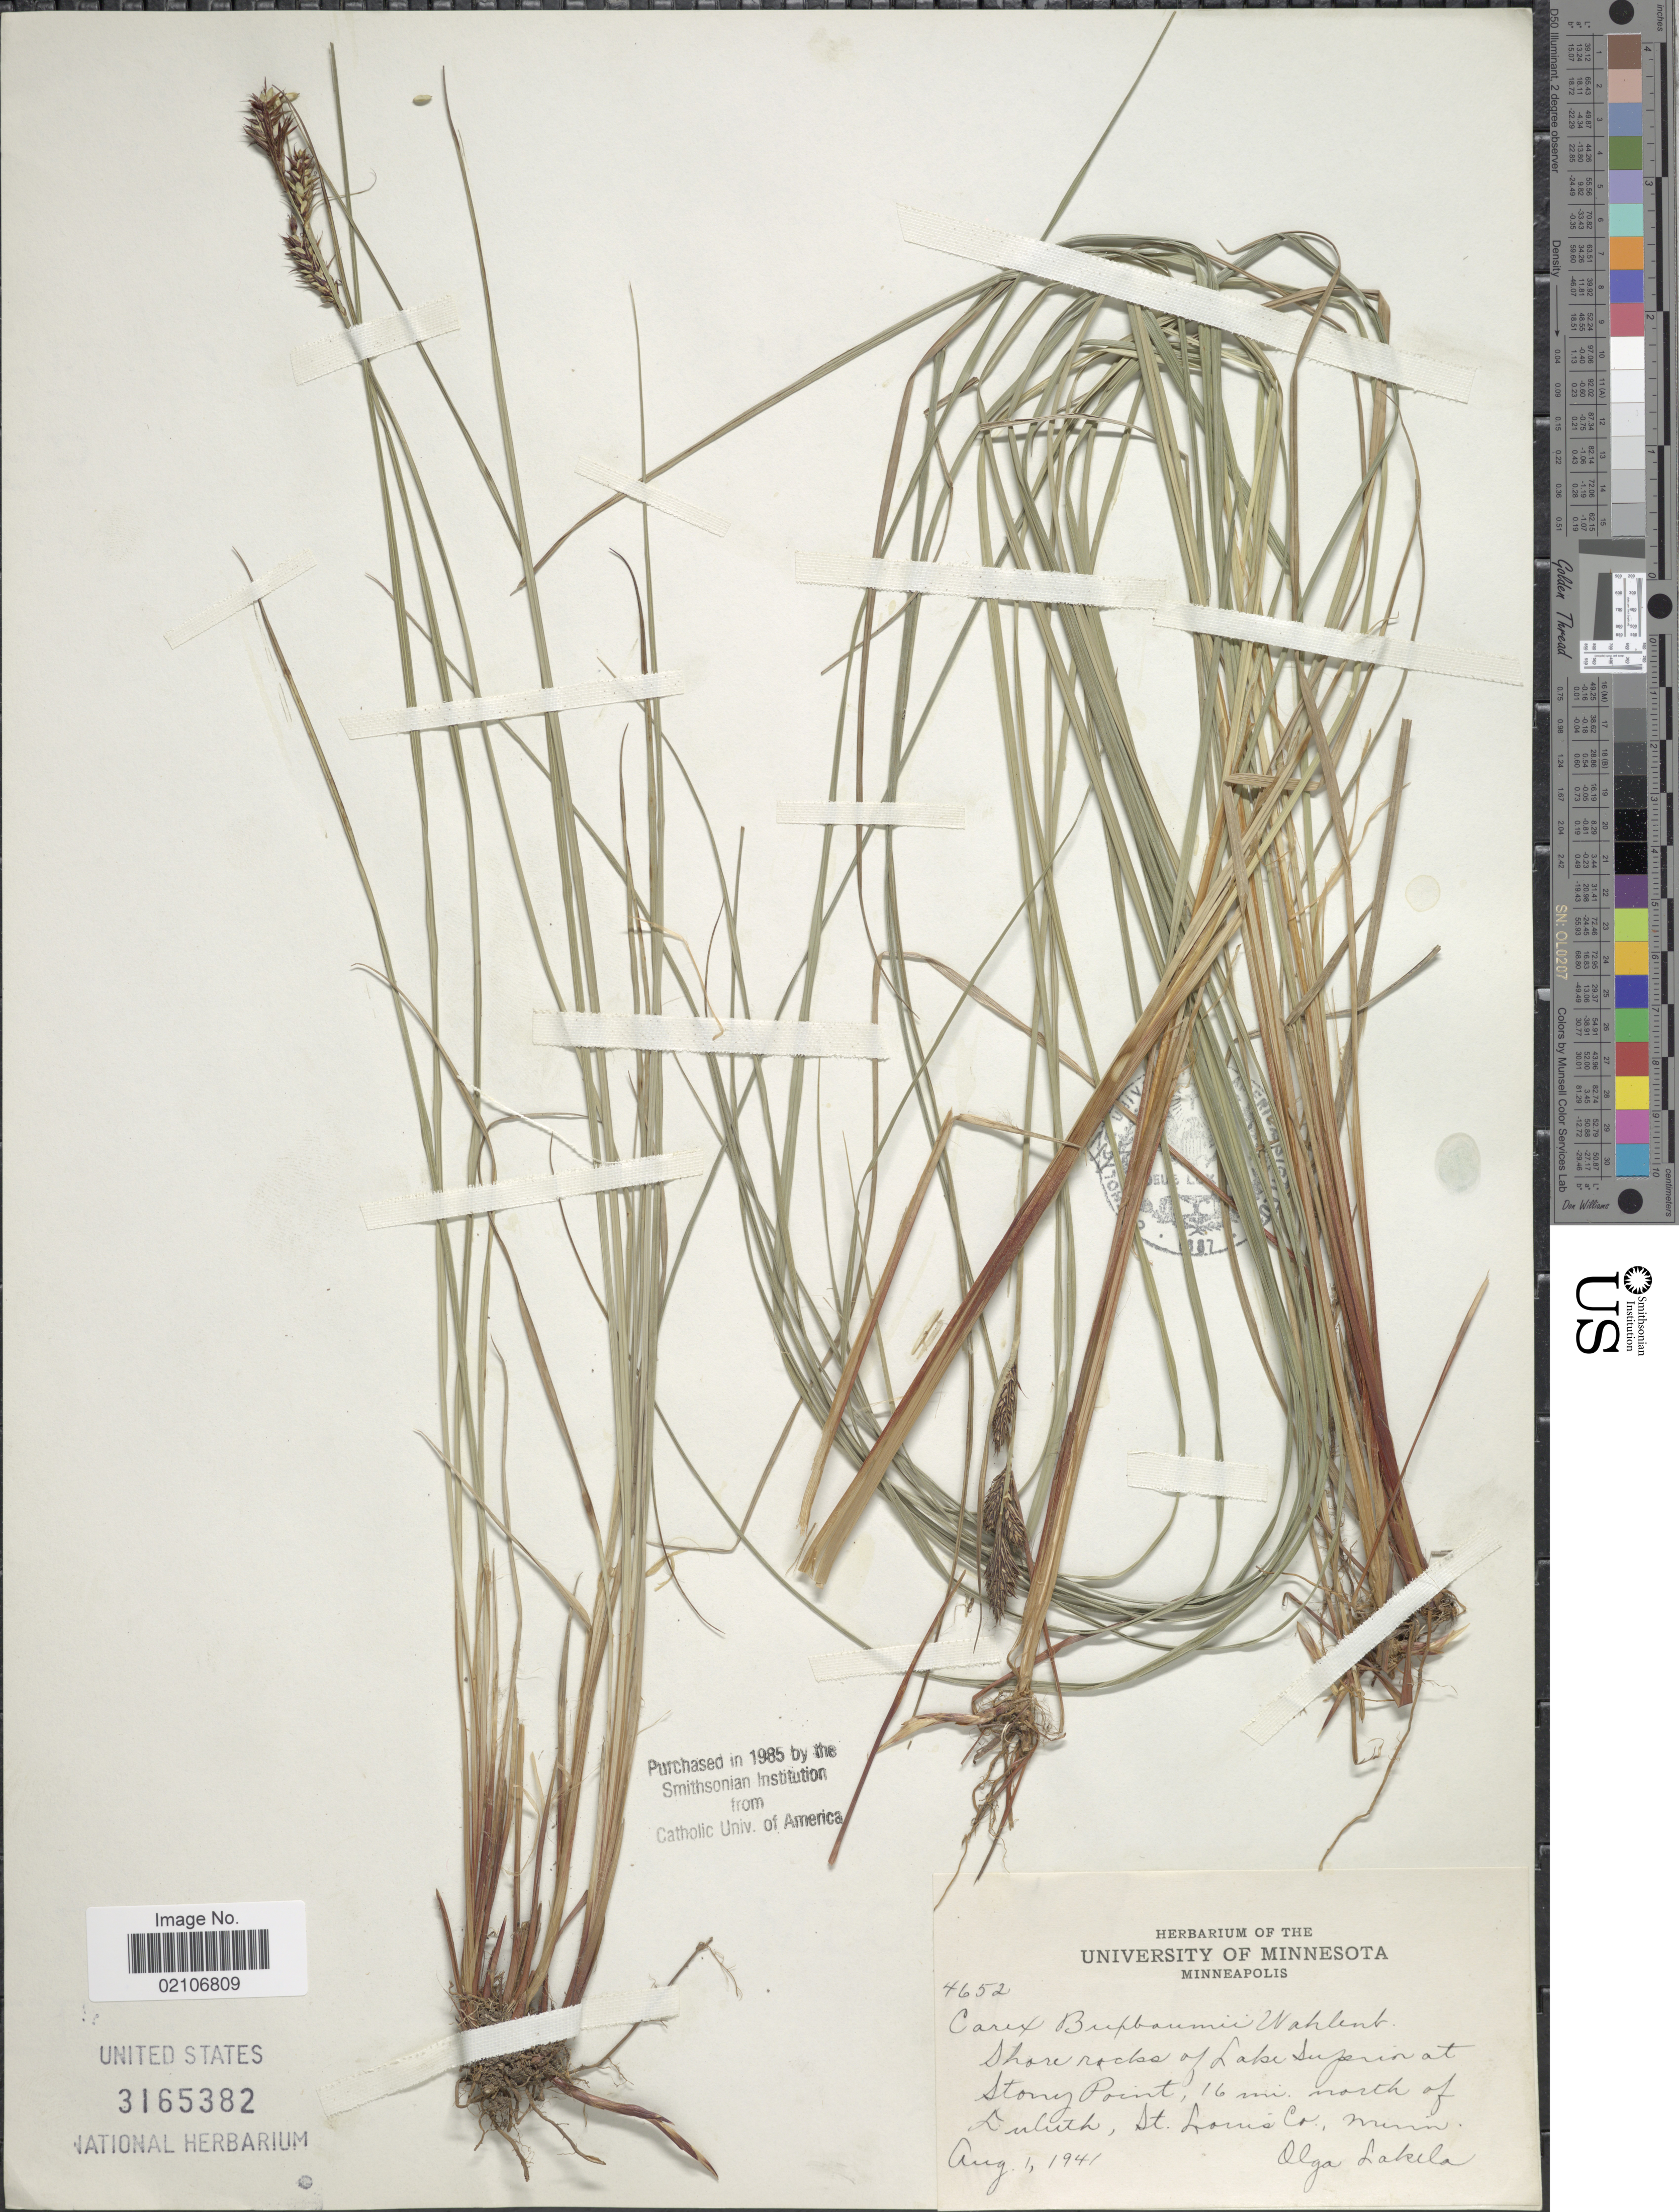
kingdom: Plantae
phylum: Tracheophyta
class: Liliopsida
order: Poales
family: Cyperaceae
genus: Carex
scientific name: Carex buxbaumii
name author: Wahlenb.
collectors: O. K. Lakela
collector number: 4652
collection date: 1941-08-01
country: United States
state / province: Minnesota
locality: Shore rocks of Lake Superior at Stony Point, 16 mi north of Duluth, St. Louis Co., Minn.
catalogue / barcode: US 3165382